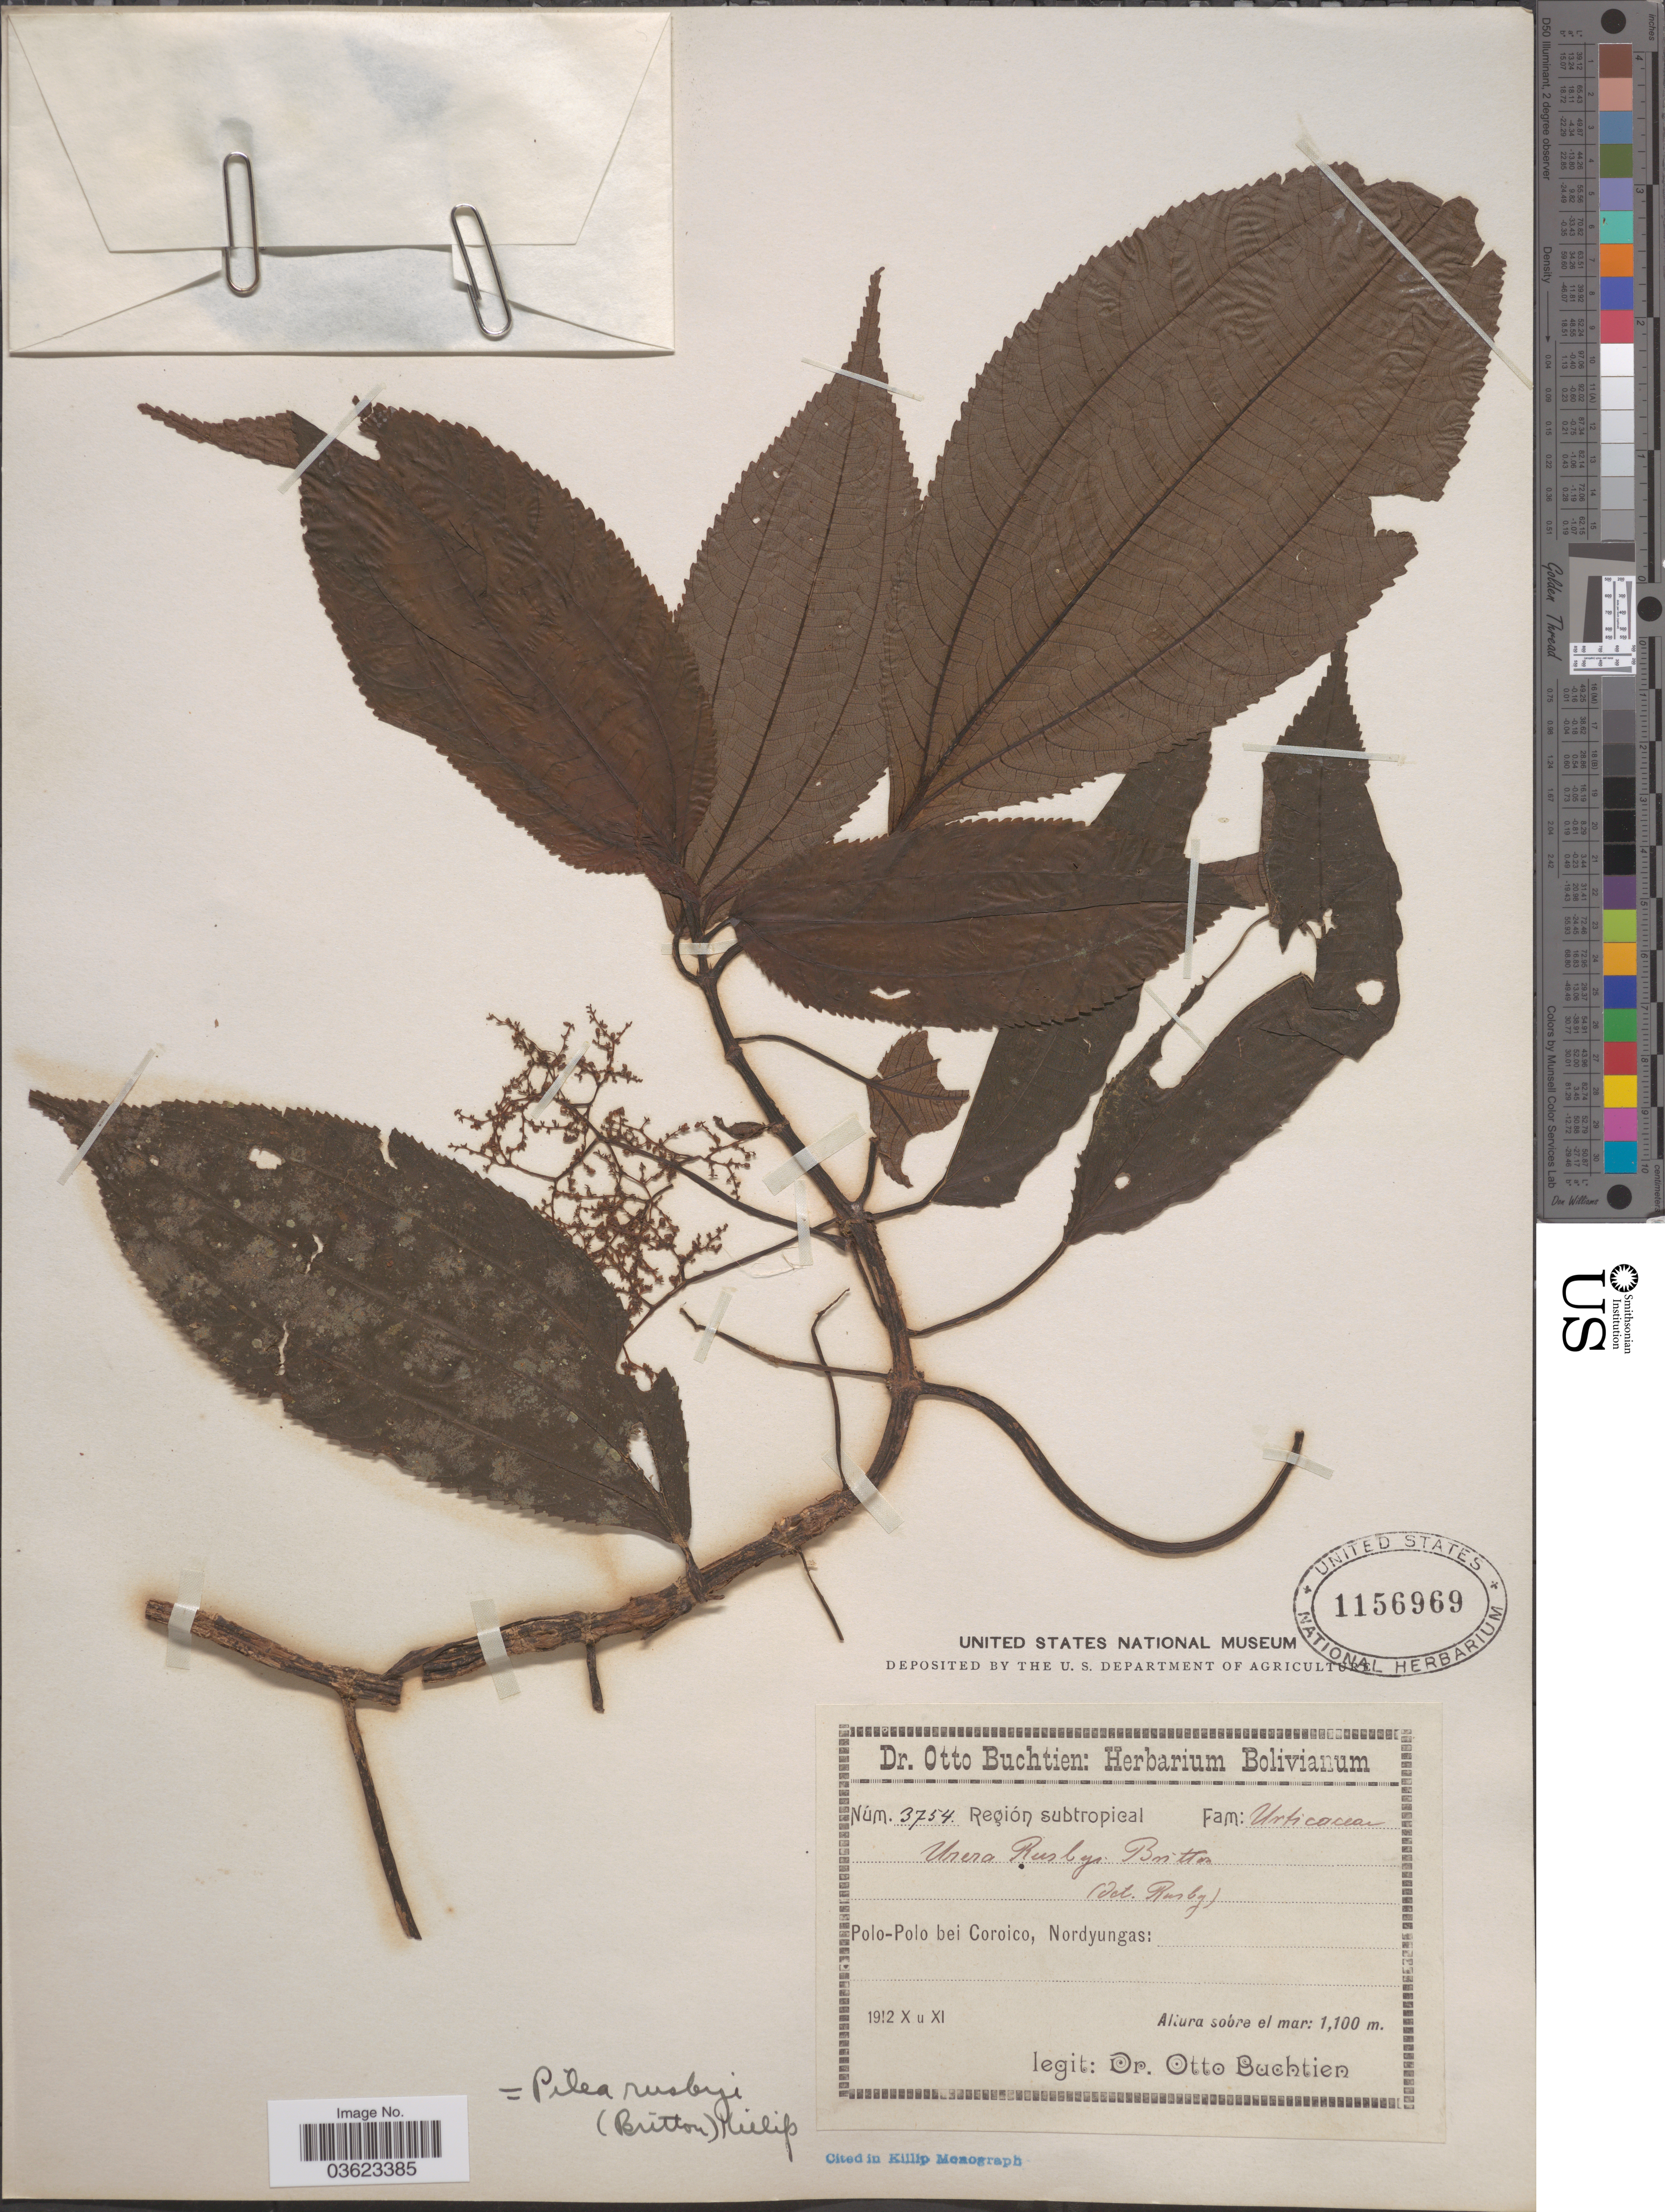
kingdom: Plantae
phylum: Tracheophyta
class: Magnoliopsida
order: Rosales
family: Urticaceae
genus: Pilea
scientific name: Pilea rusbyi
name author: Killip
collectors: O. Buchtien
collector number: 3754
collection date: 1912-10/1912-11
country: Bolivia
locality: Región subtropical. Polo-polo bei Coroico, Nordyungas.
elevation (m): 1100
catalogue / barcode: US 1156969